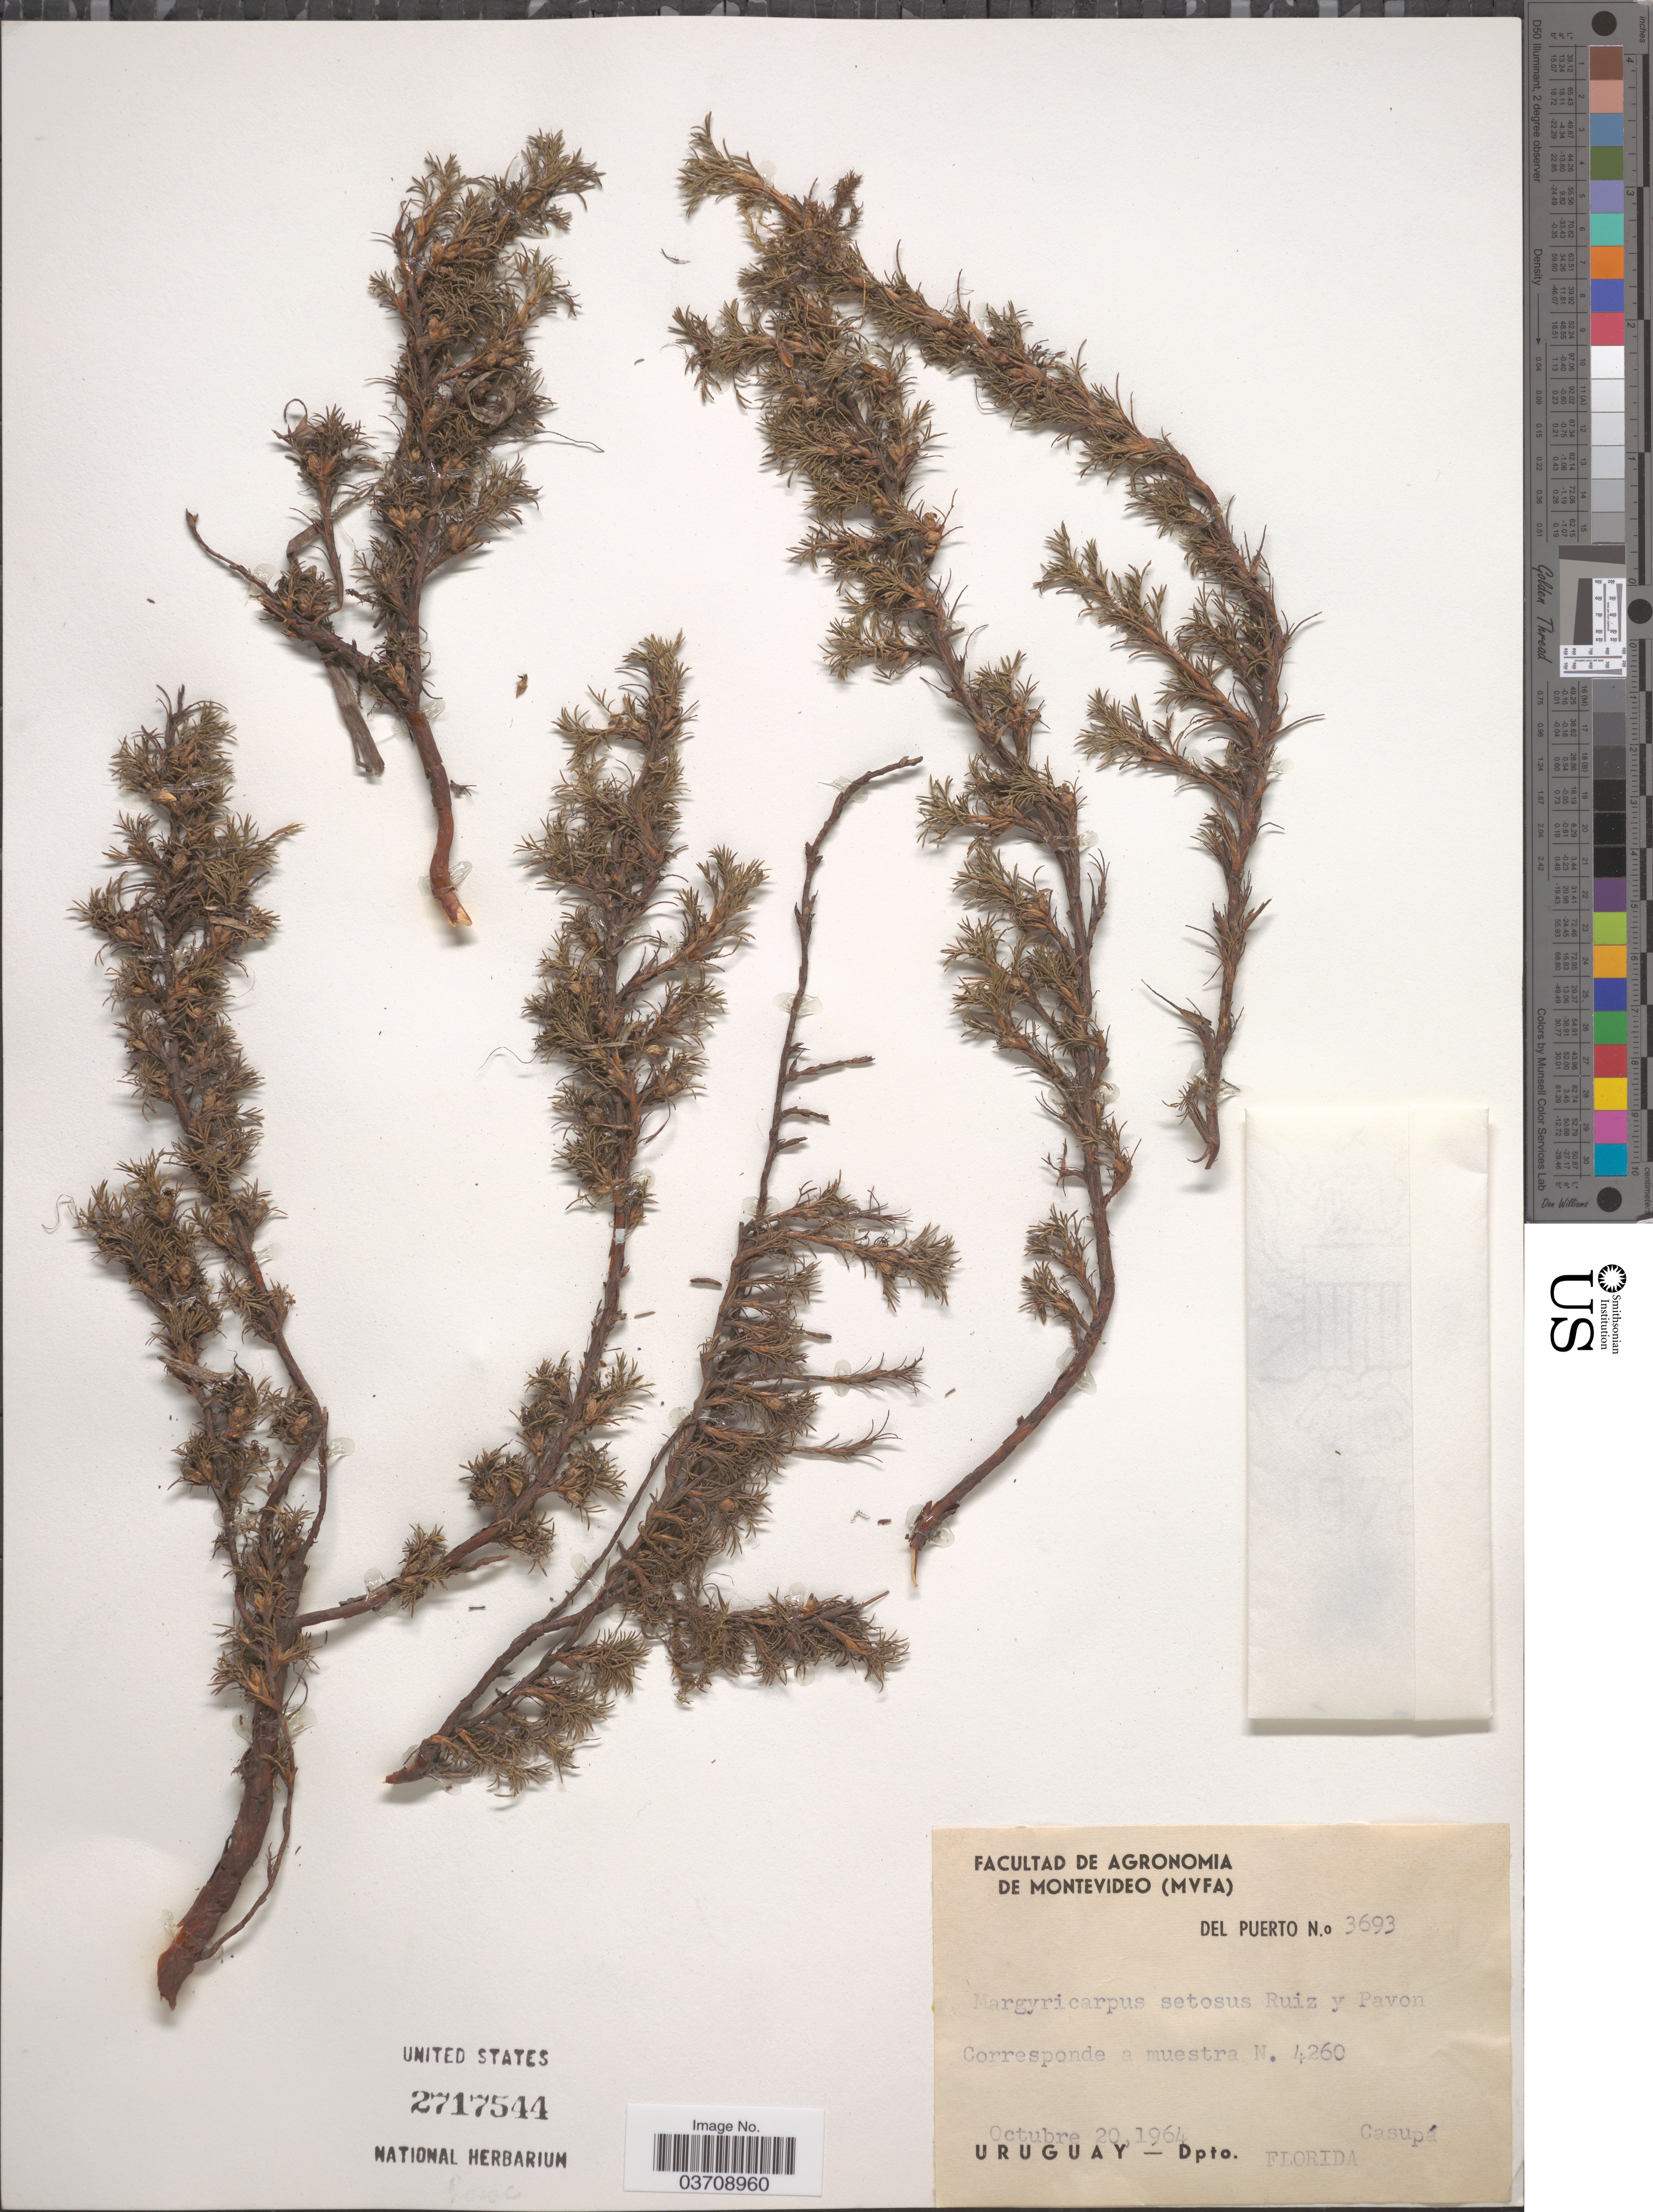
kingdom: Plantae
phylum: Tracheophyta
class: Magnoliopsida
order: Rosales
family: Rosaceae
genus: Margyricarpus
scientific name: Margyricarpus pinnatus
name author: (Lam.) Kuntze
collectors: Del Puerto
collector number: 3693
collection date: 1964-10-20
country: Uruguay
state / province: Florida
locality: Dpto. Florida. Casupá.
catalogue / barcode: US 2717544